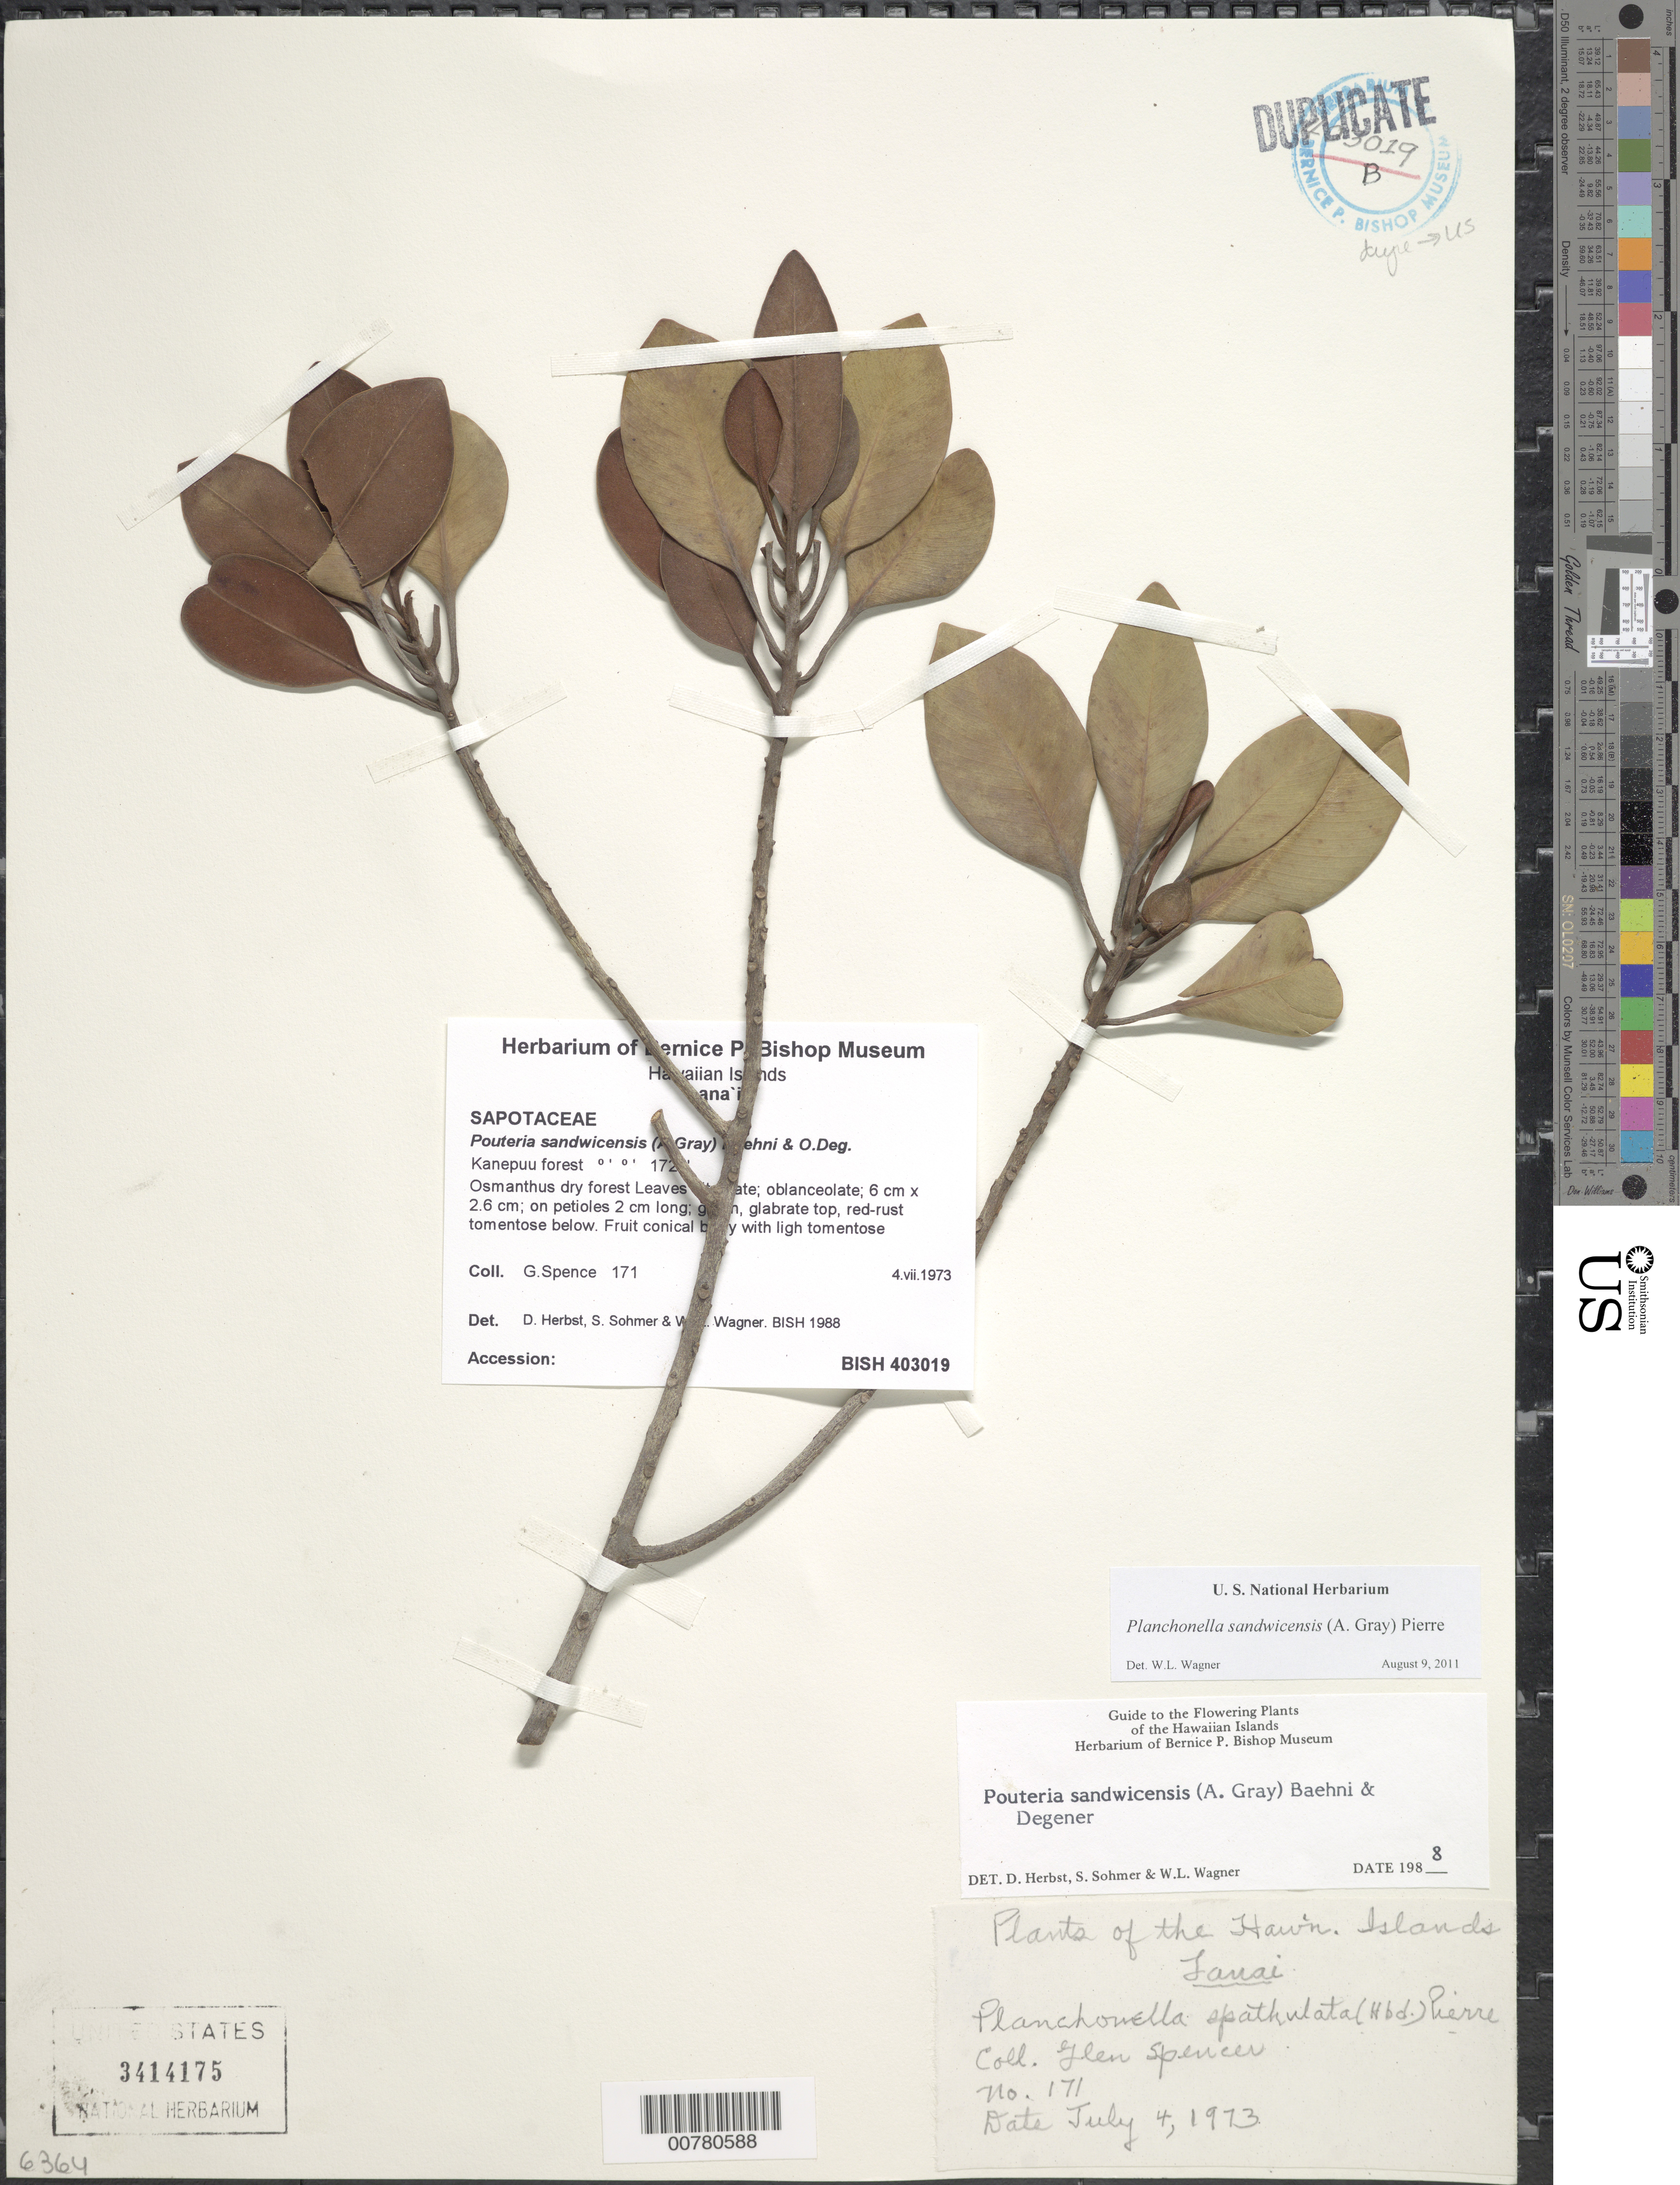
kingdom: Plantae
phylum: Tracheophyta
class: Magnoliopsida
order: Ericales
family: Sapotaceae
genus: Planchonella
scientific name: Planchonella spathulata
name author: (Hillebr.) Pierre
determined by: Wagner, W. L., (BOT), Smithsonian Institution - National Museum of Natural History (UNITED STATES)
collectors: G. Spence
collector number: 171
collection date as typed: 4 Jul 1973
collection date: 1973-07-04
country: United States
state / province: Hawaii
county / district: Maui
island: Lana'i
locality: Kanepuu forest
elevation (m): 525.8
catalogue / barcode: US 3414175